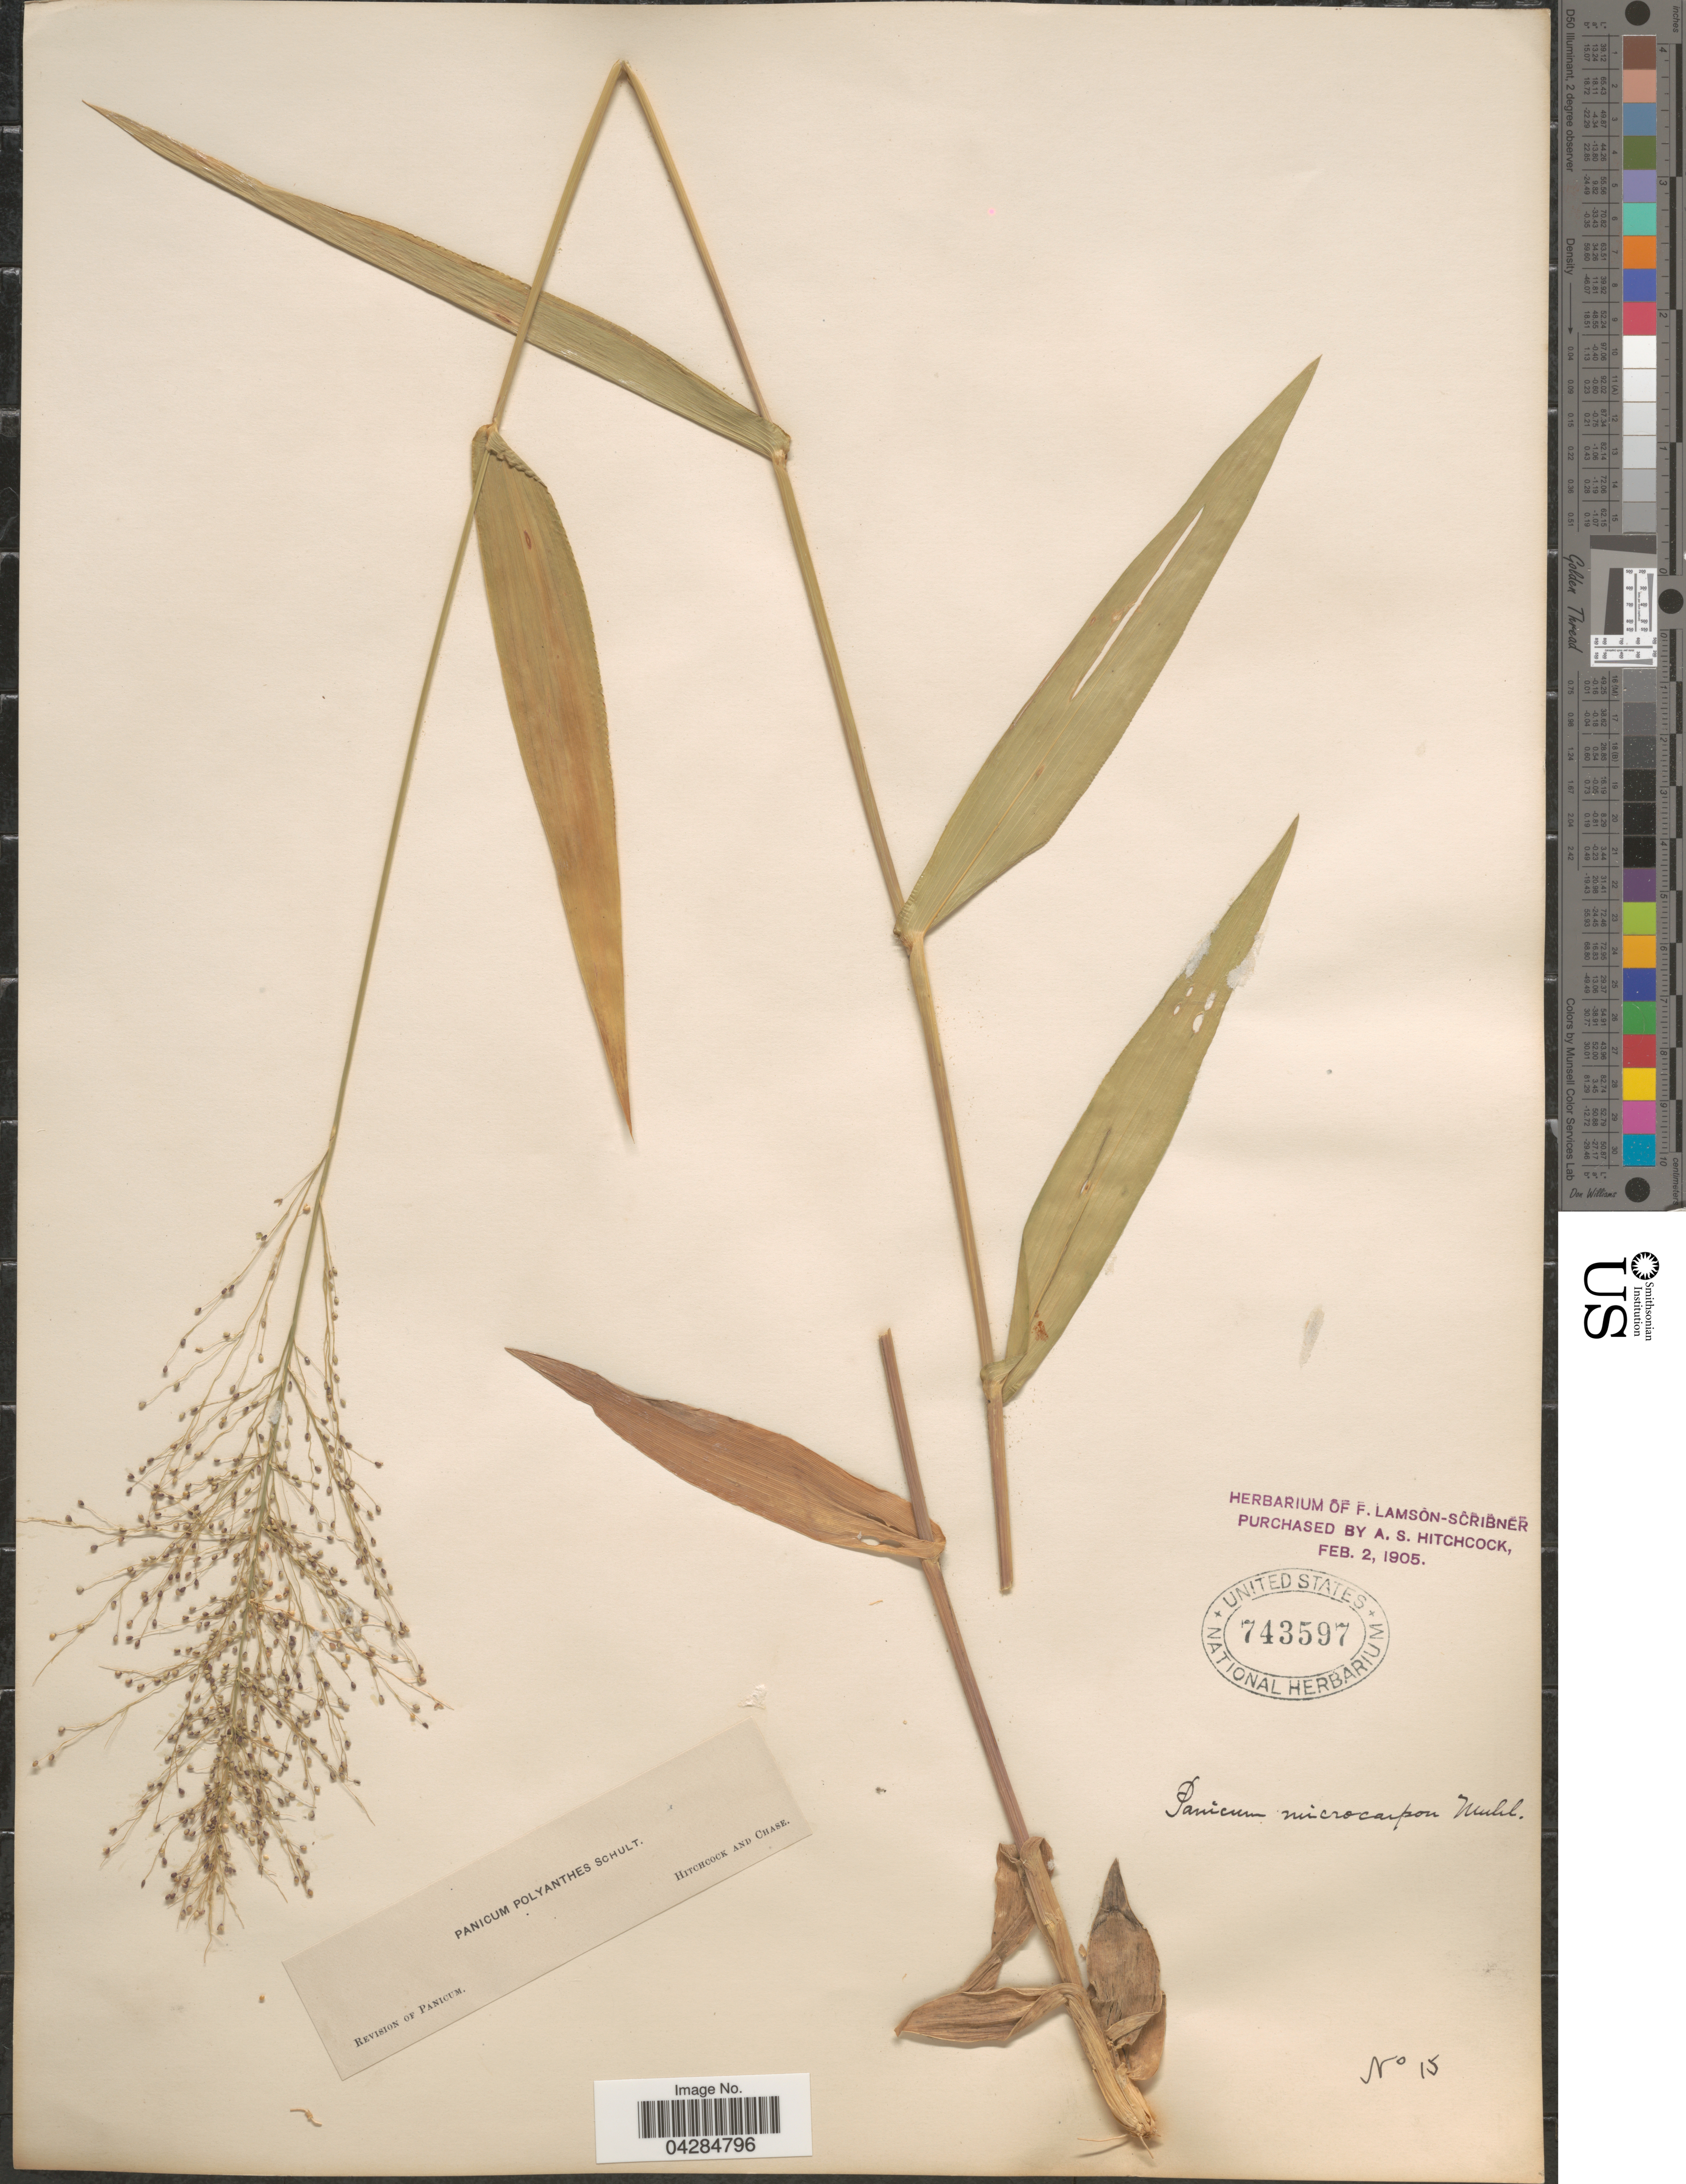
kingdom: Plantae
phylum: Tracheophyta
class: Liliopsida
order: Poales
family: Poaceae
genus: Dichanthelium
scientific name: Dichanthelium polyanthes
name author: (Schult.) Mohlenbr.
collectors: ex herb. F. Lamson Scribner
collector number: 15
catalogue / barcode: US 743597